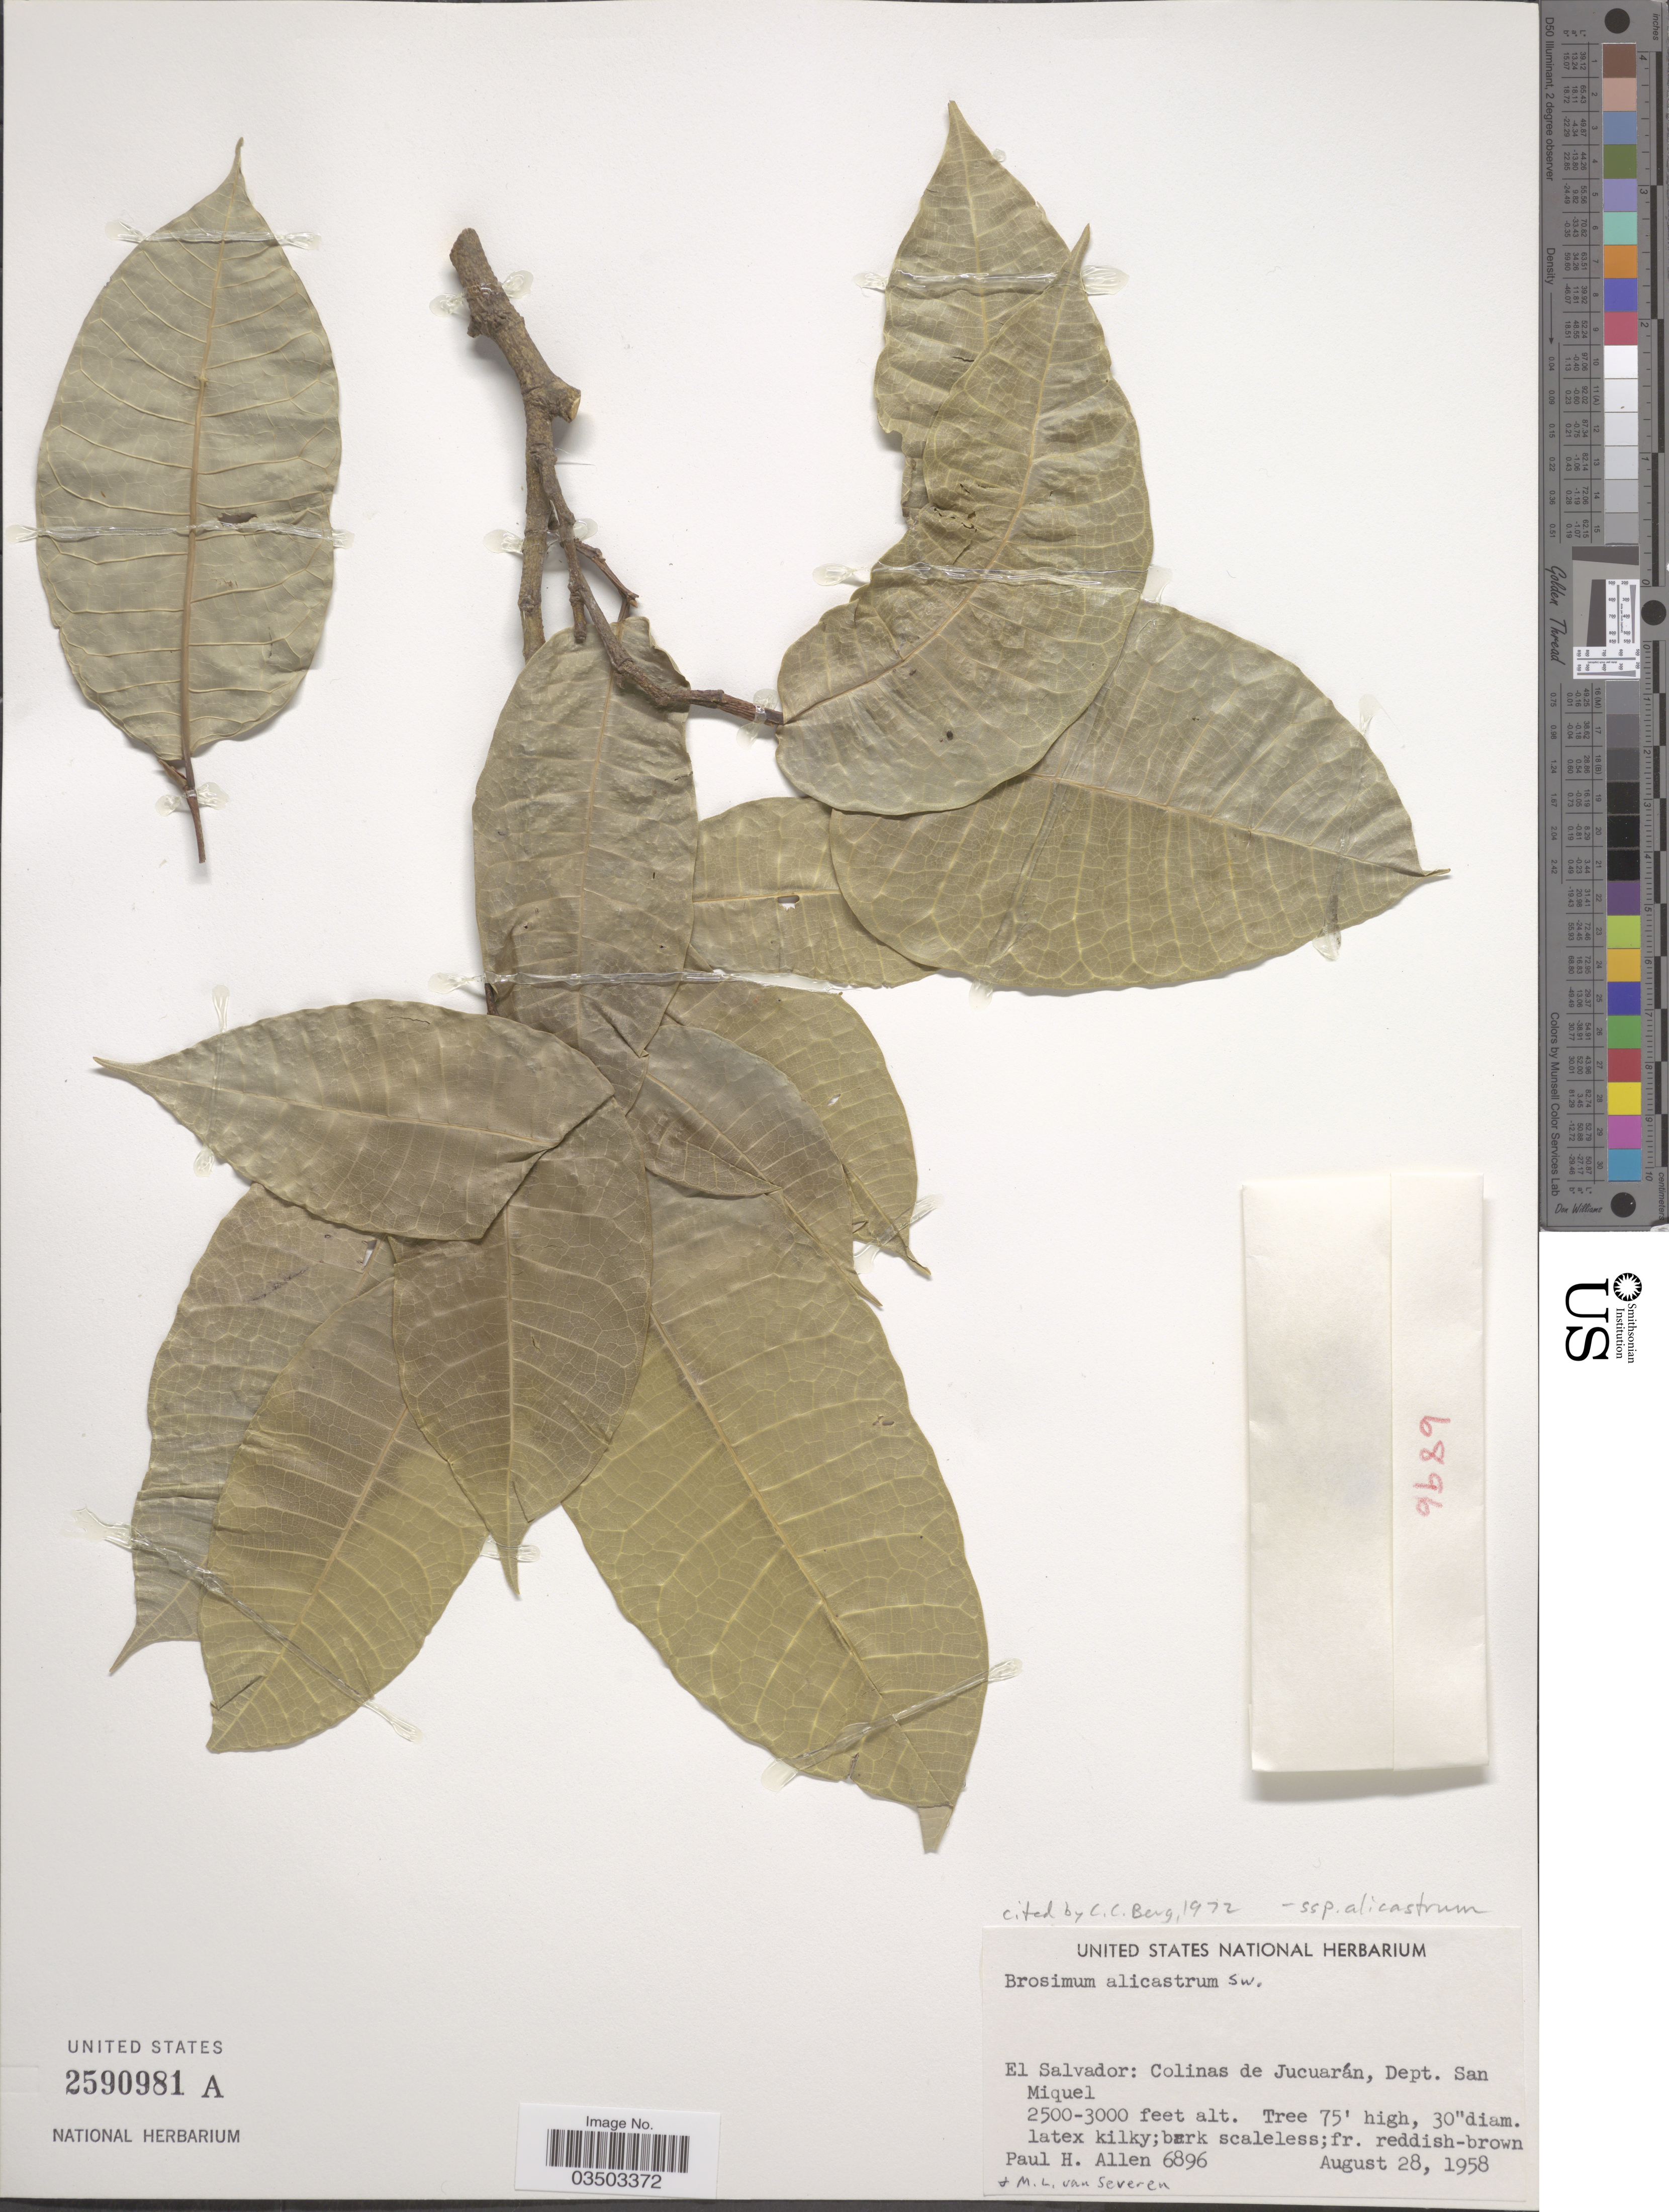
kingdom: Plantae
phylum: Tracheophyta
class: Magnoliopsida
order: Rosales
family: Moraceae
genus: Brosimum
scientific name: Brosimum alicastrum subsp. alicastrum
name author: Sw.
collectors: P. H. Allen & M. Van Severen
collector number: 6896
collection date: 1958-08-28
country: El Salvador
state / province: San Miguel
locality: Colinas de Jucuarán, Dept. San Miquel.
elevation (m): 762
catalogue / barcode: US 2590981A